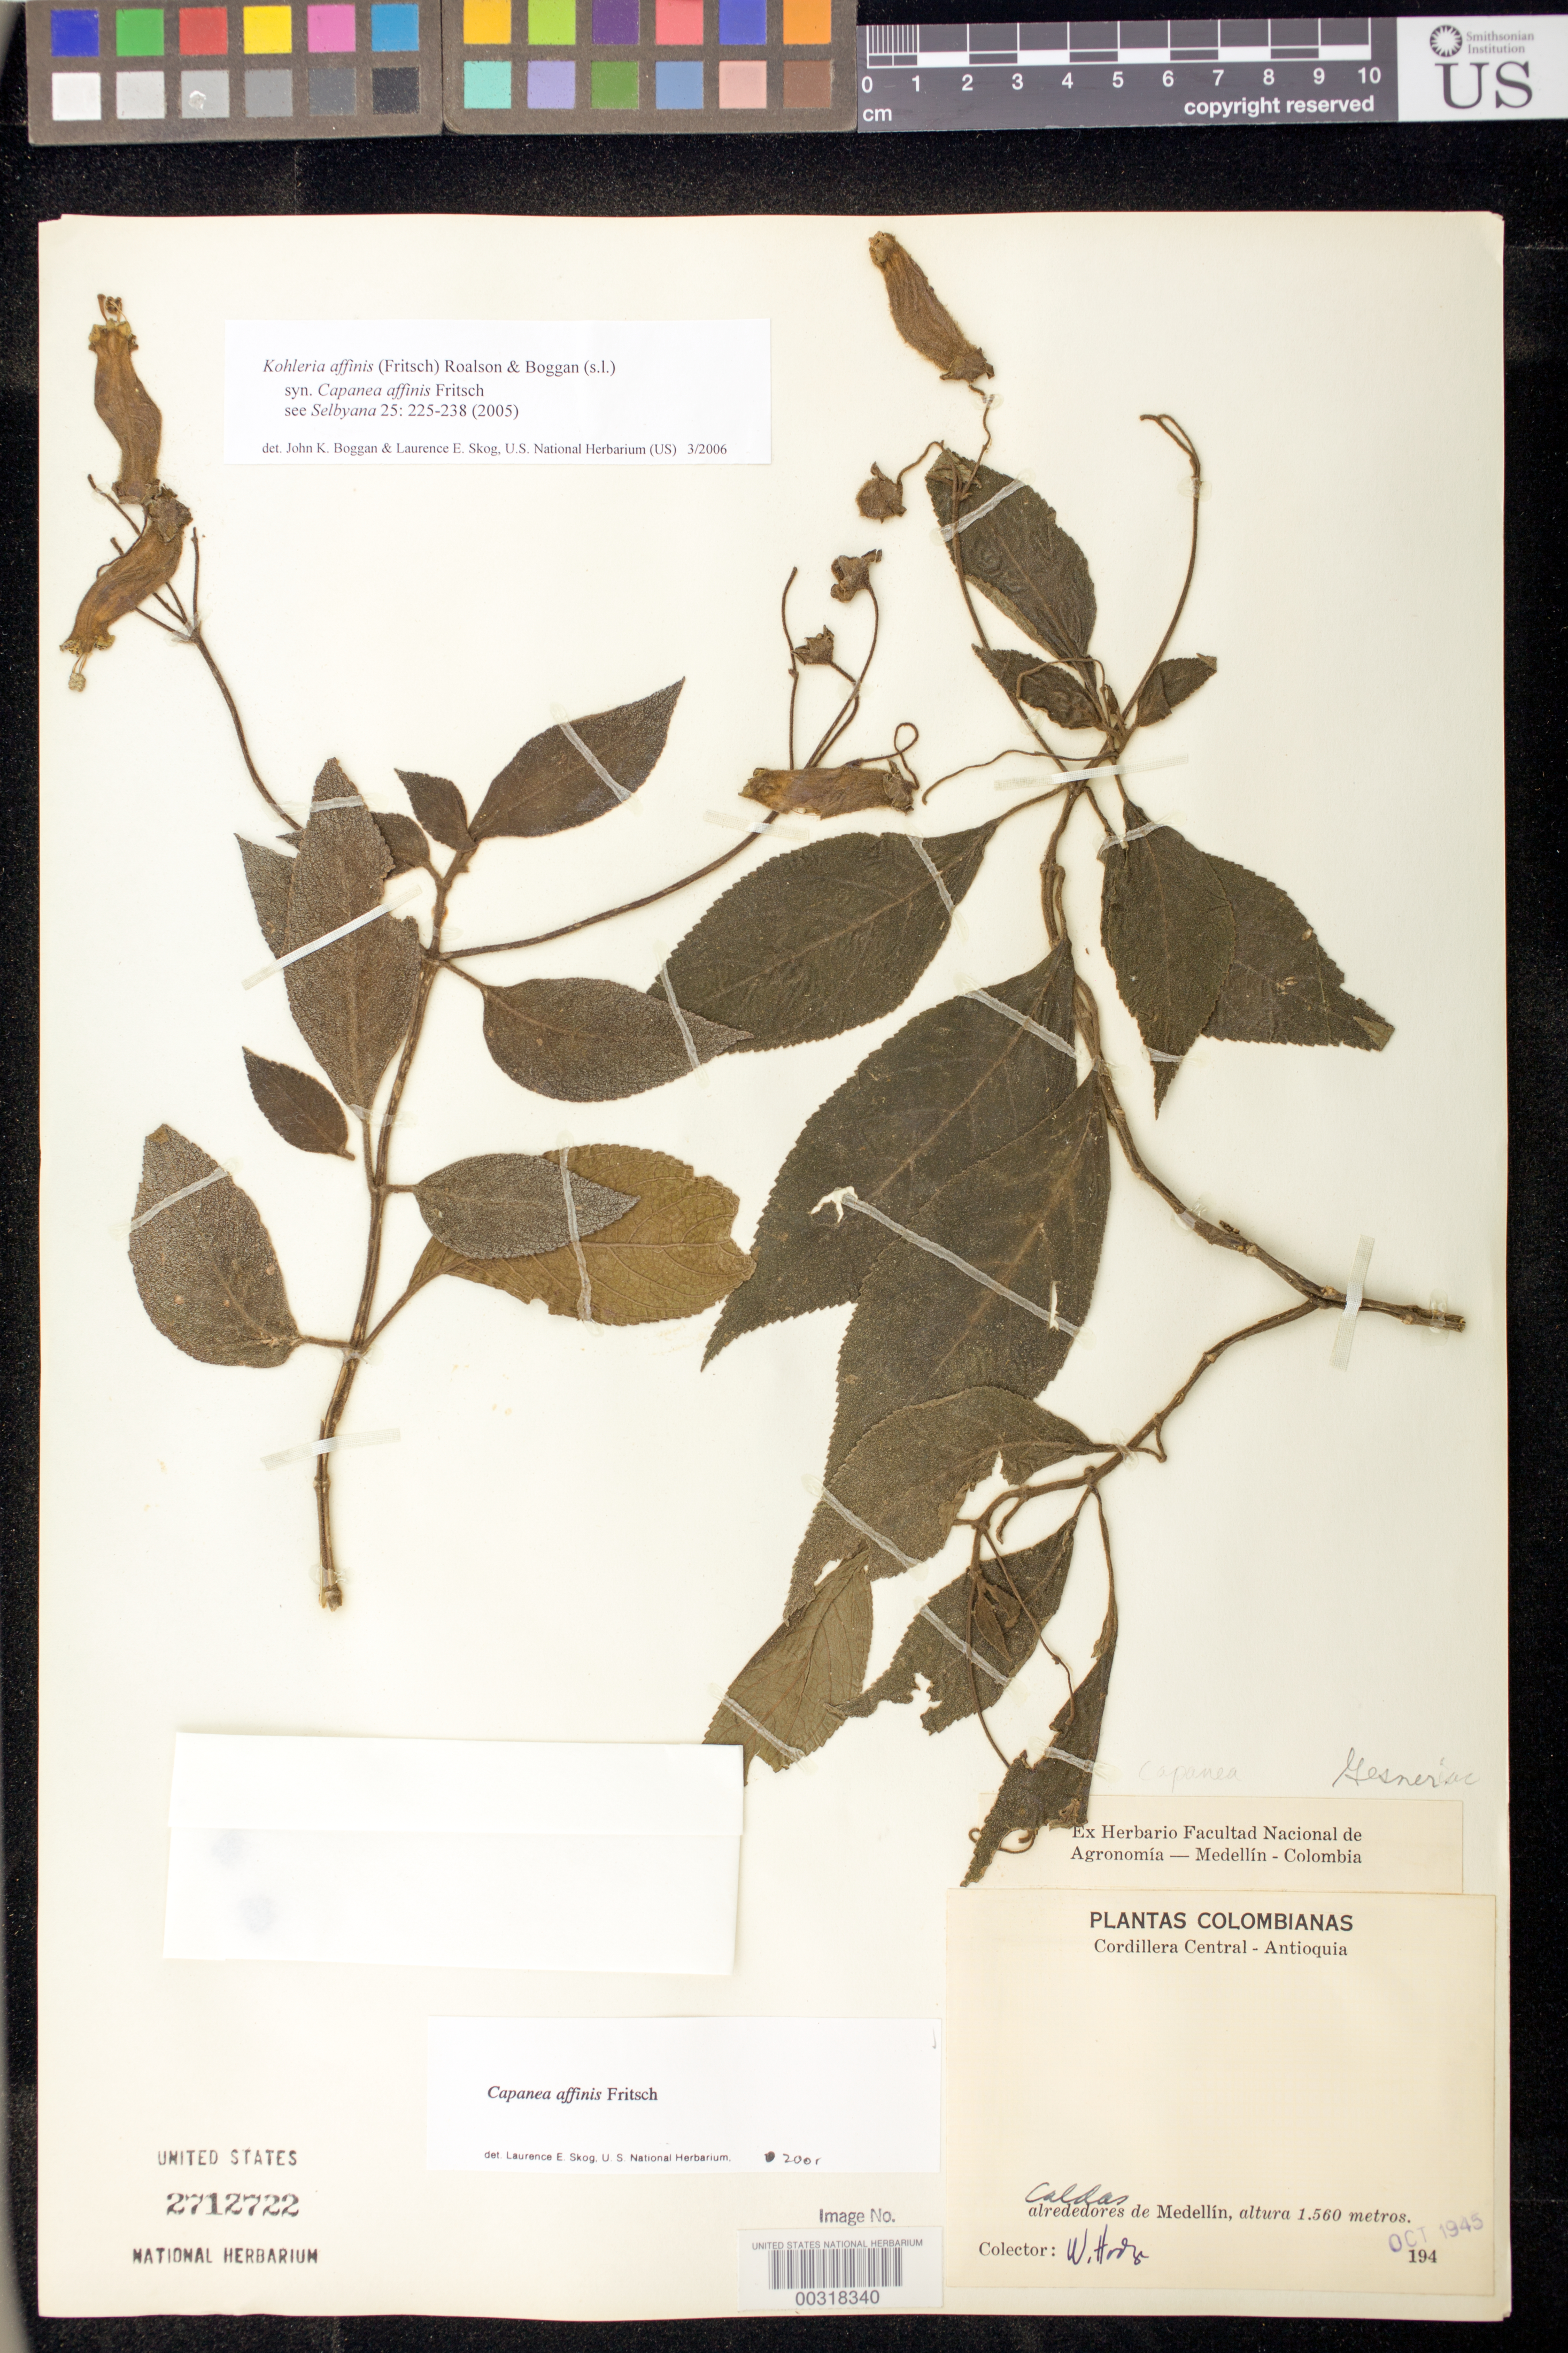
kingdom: Plantae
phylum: Tracheophyta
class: Magnoliopsida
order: Lamiales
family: Gesneriaceae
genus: Kohleria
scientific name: Kohleria affinis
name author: (Fritsch) Roalson & Boggan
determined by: Boggan, J. K.; Skog, L. E.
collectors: W. Hodge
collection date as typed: Oct 1945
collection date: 1945-10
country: Colombia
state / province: Antioquia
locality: Cordillera Central, Caldas, alrededores de Medellín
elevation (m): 1560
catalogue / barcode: US 2712722